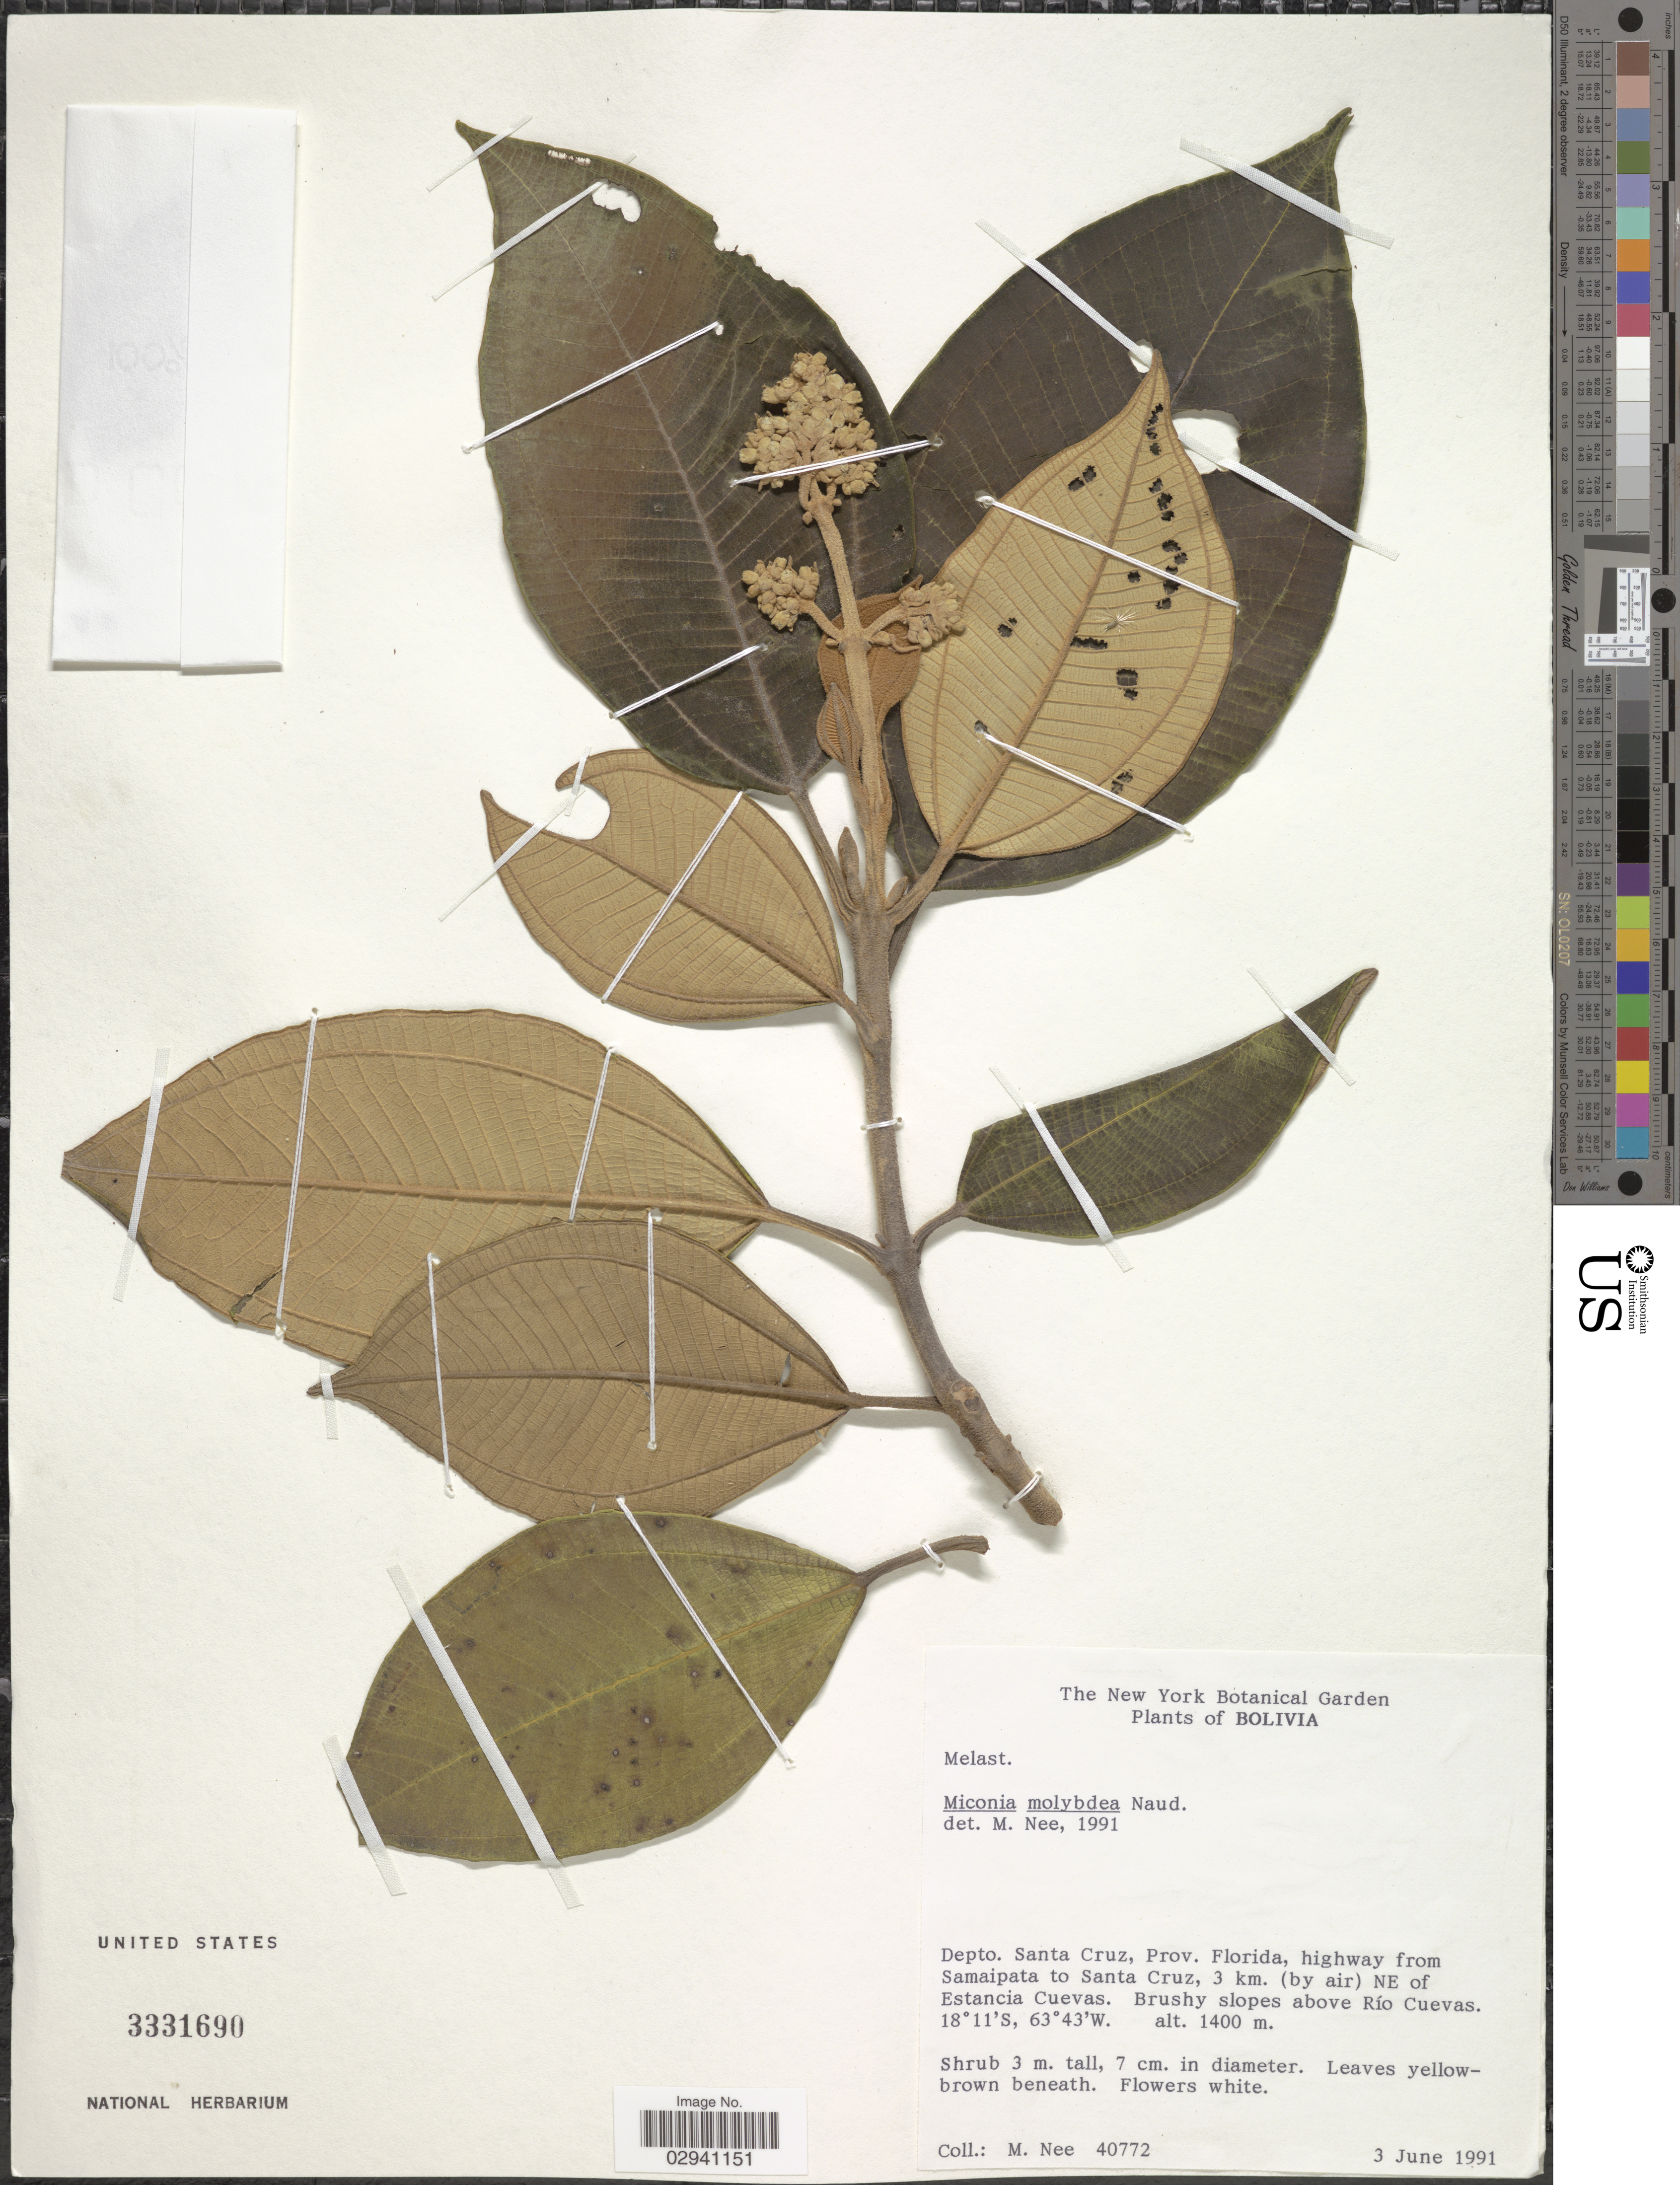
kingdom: Plantae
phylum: Tracheophyta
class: Magnoliopsida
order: Myrtales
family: Melastomataceae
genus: Miconia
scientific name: Miconia molybdea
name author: Naudin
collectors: M. Nee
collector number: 40772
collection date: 1991-06-03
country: Bolivia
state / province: Santa Cruz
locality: Depto. Santa Cruz, Prov. Florida, highway from Samaipata to Santa Cruz, 3 km. (by air) NE of Estancia Cuevas. Brushy slopes above Río Cuevas.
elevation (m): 1400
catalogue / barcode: US 3331690